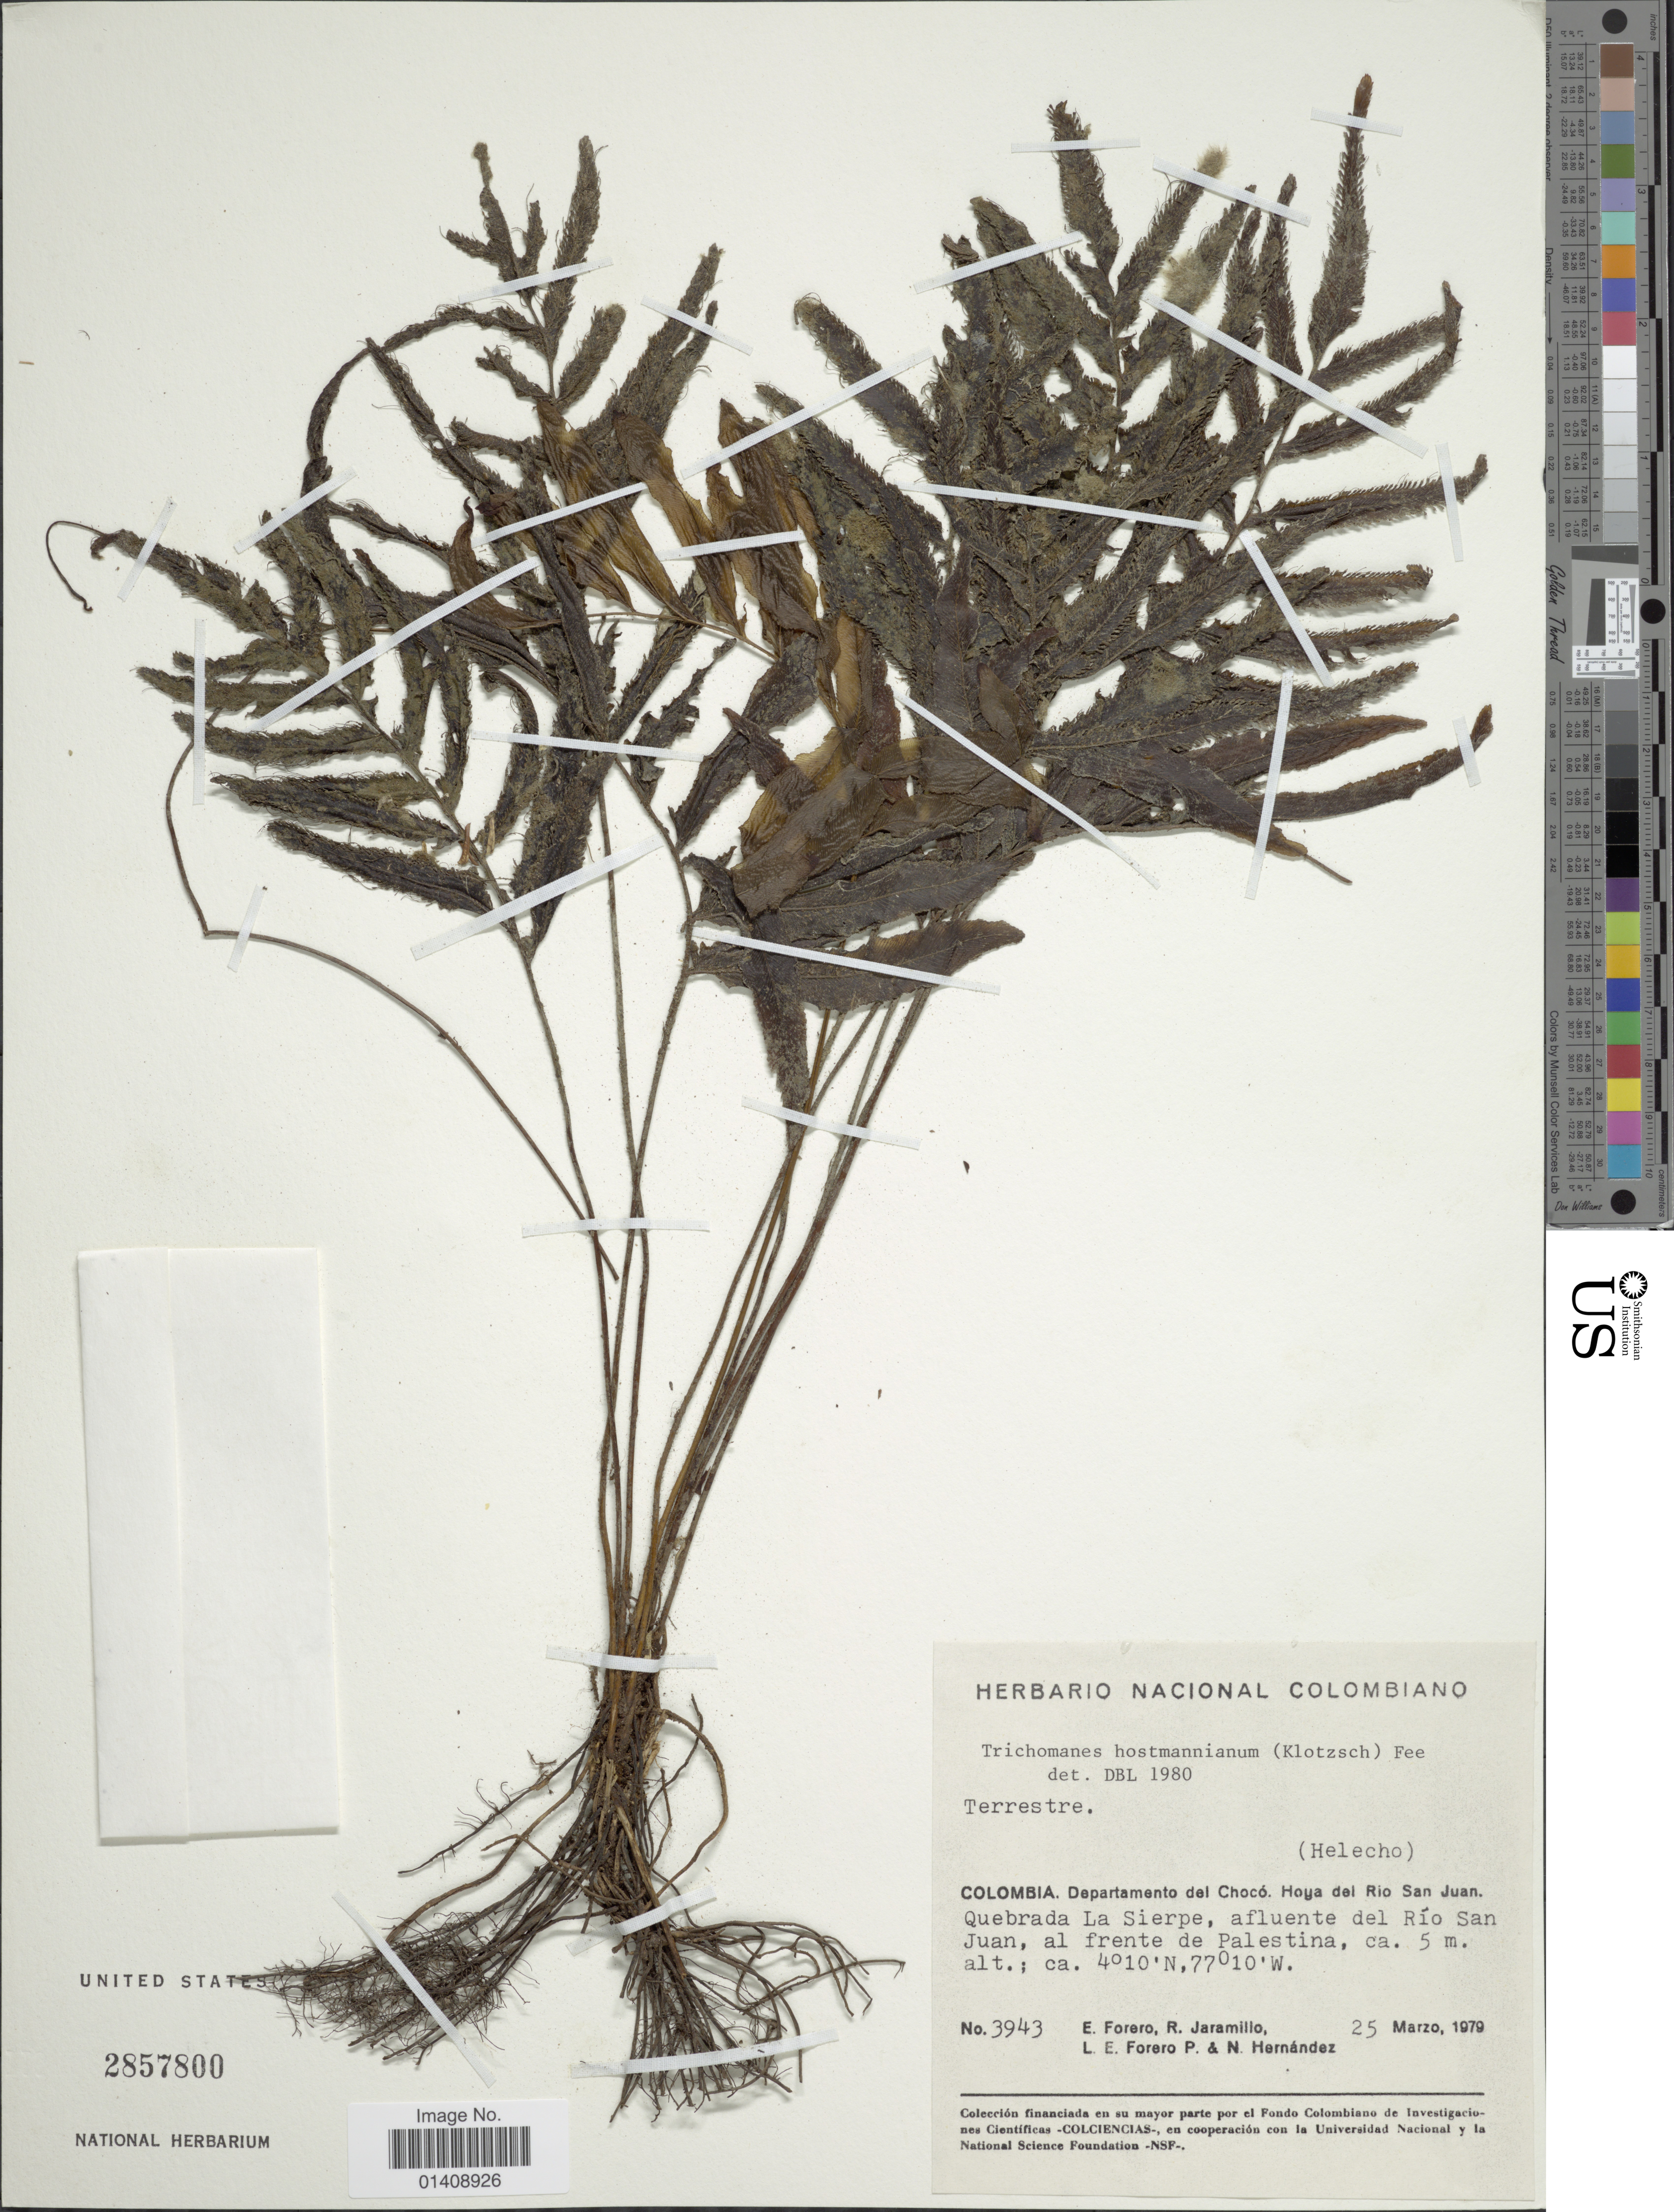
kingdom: Plantae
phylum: Tracheophyta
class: Polypodiopsida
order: Hymenophyllales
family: Hymenophyllaceae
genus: Trichomanes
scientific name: Trichomanes hostmannianum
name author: (Klotzsch) Kunze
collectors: E. Forero, R. Jaramillo M., L. E. Forero & N. Hernandez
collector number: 3943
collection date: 1979-03-25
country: Colombia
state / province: Chocó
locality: Hoya del Rio San Quebrada La Sierpe, Afluente del Río San Juan, al frente de Palestina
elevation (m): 5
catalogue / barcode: US 2857800